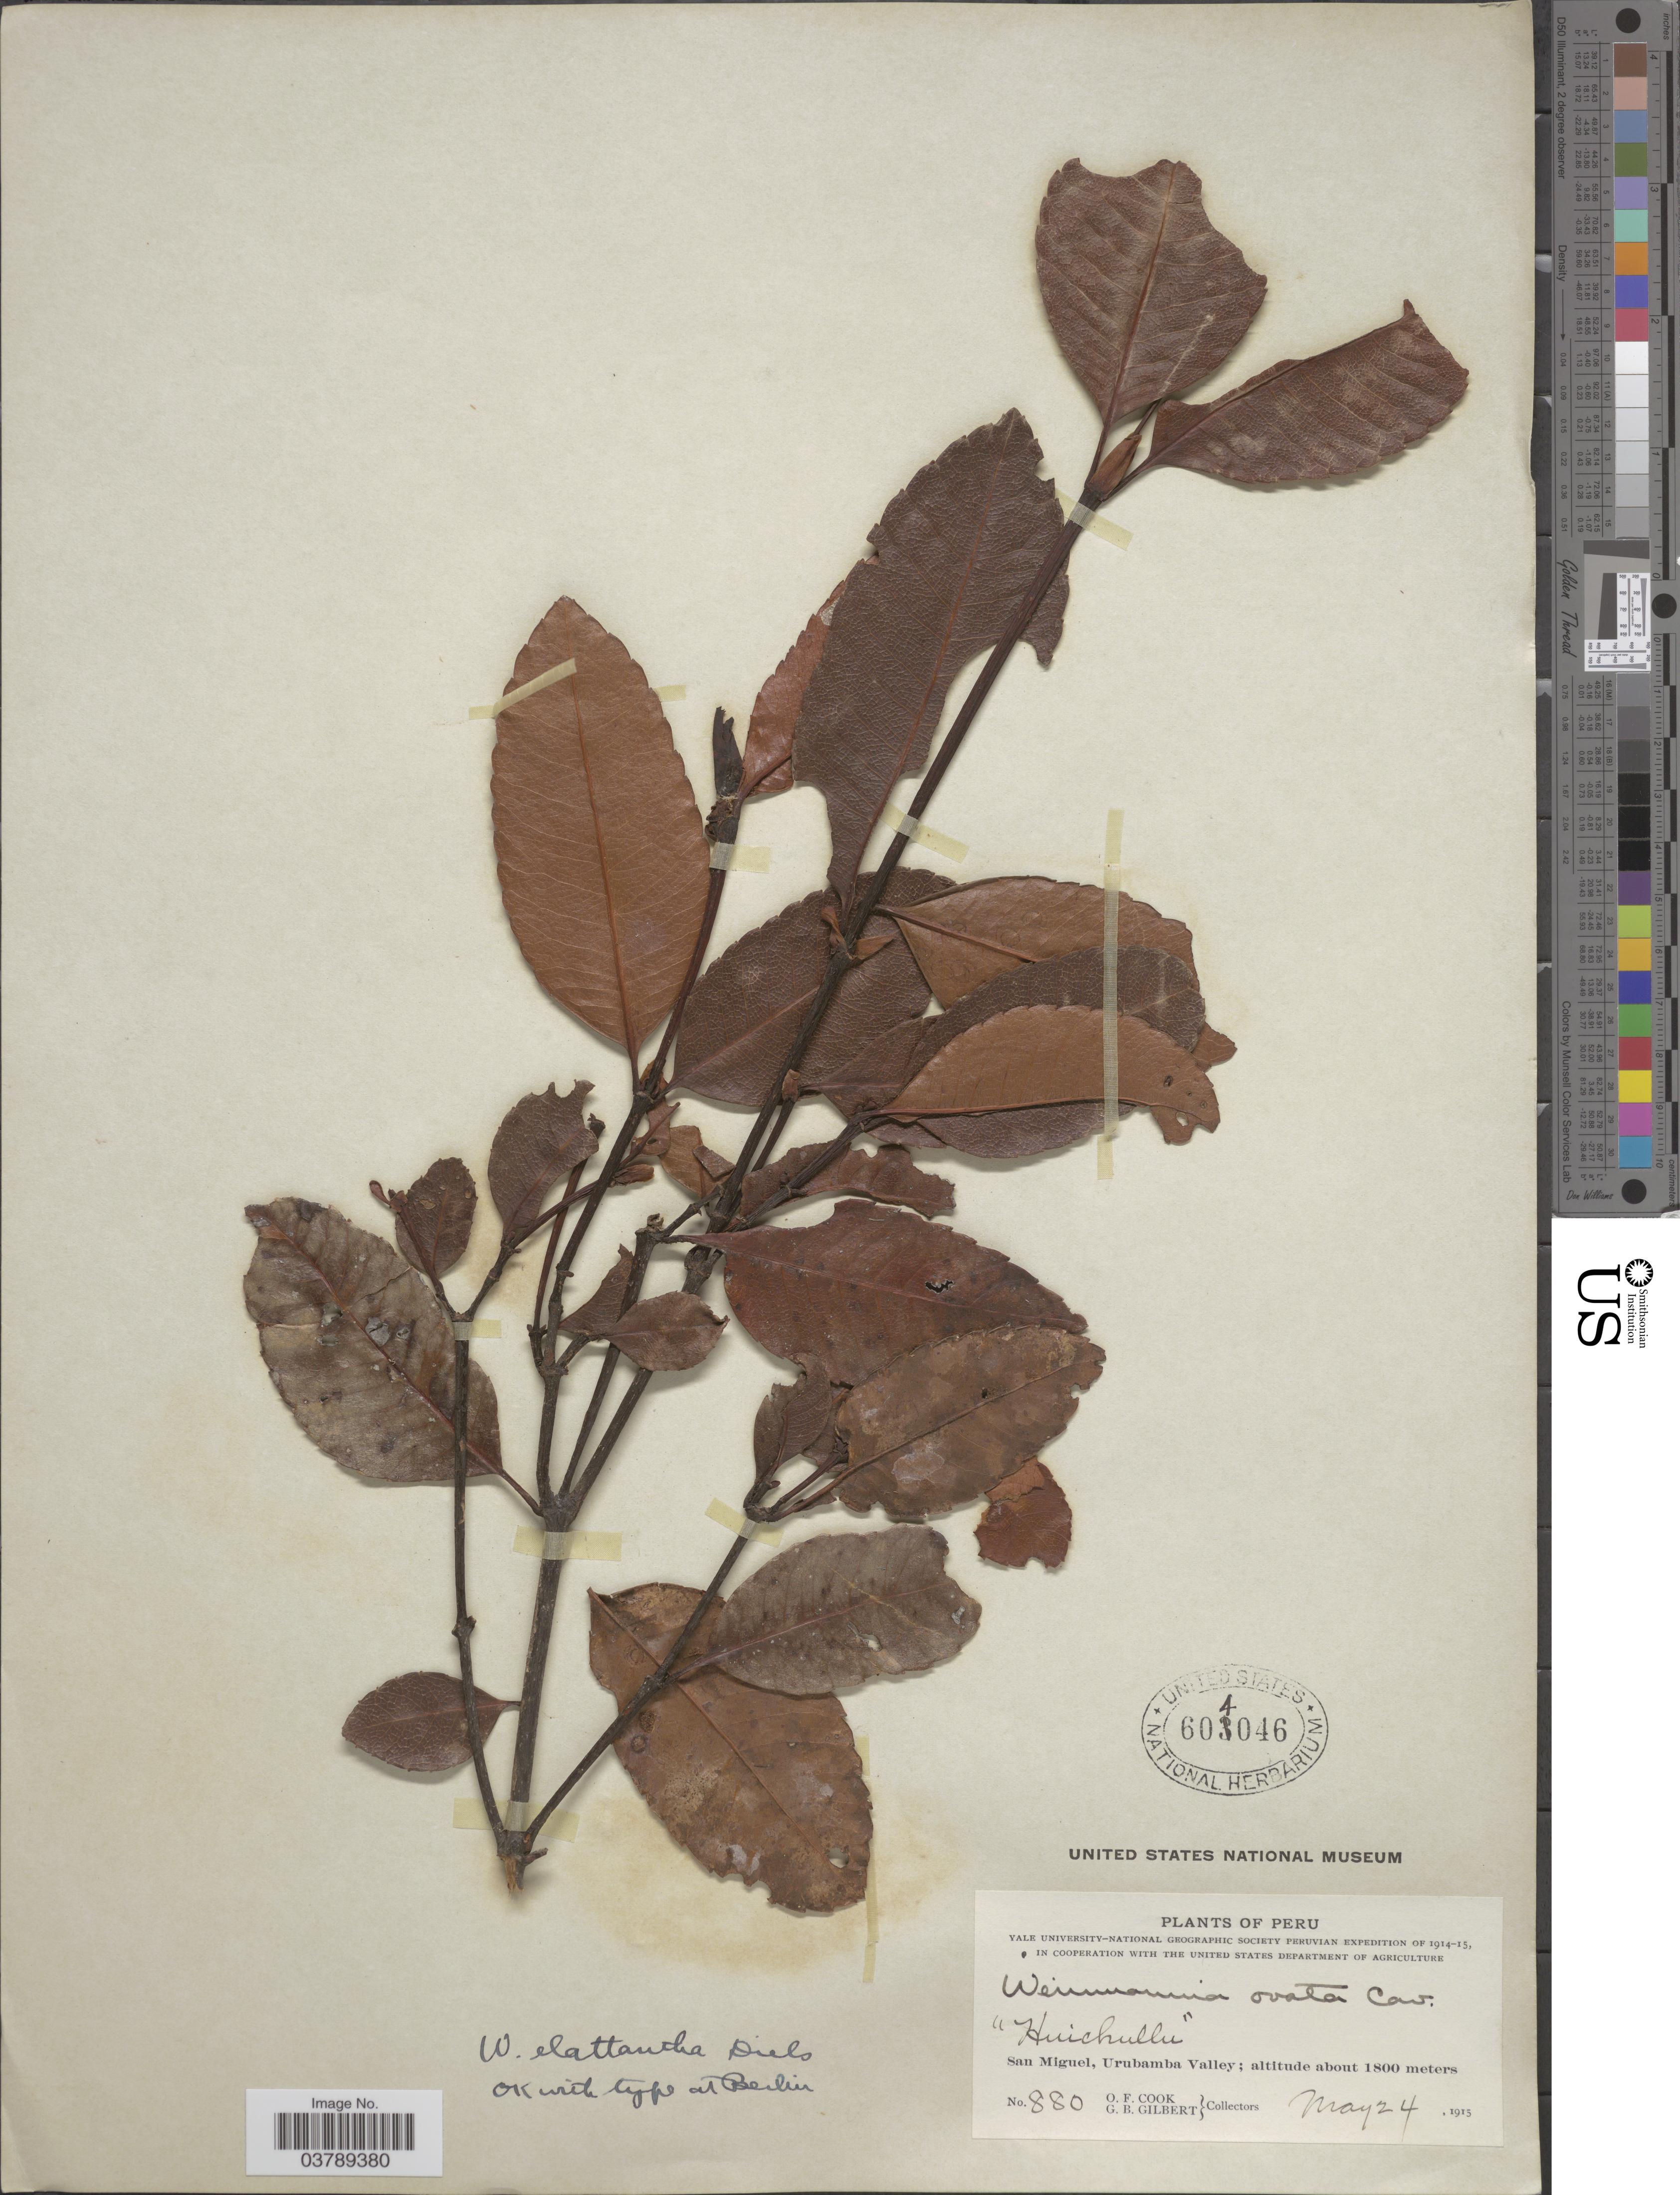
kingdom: Plantae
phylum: Tracheophyta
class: Magnoliopsida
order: Oxalidales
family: Cunoniaceae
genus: Weinmannia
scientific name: Weinmannia ovata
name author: Cav.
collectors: O. F. Cook & G. B. Gilbert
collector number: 880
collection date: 1915-05-24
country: Peru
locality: San Miguel, Urubamba Valley.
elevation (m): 1800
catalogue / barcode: US 604046